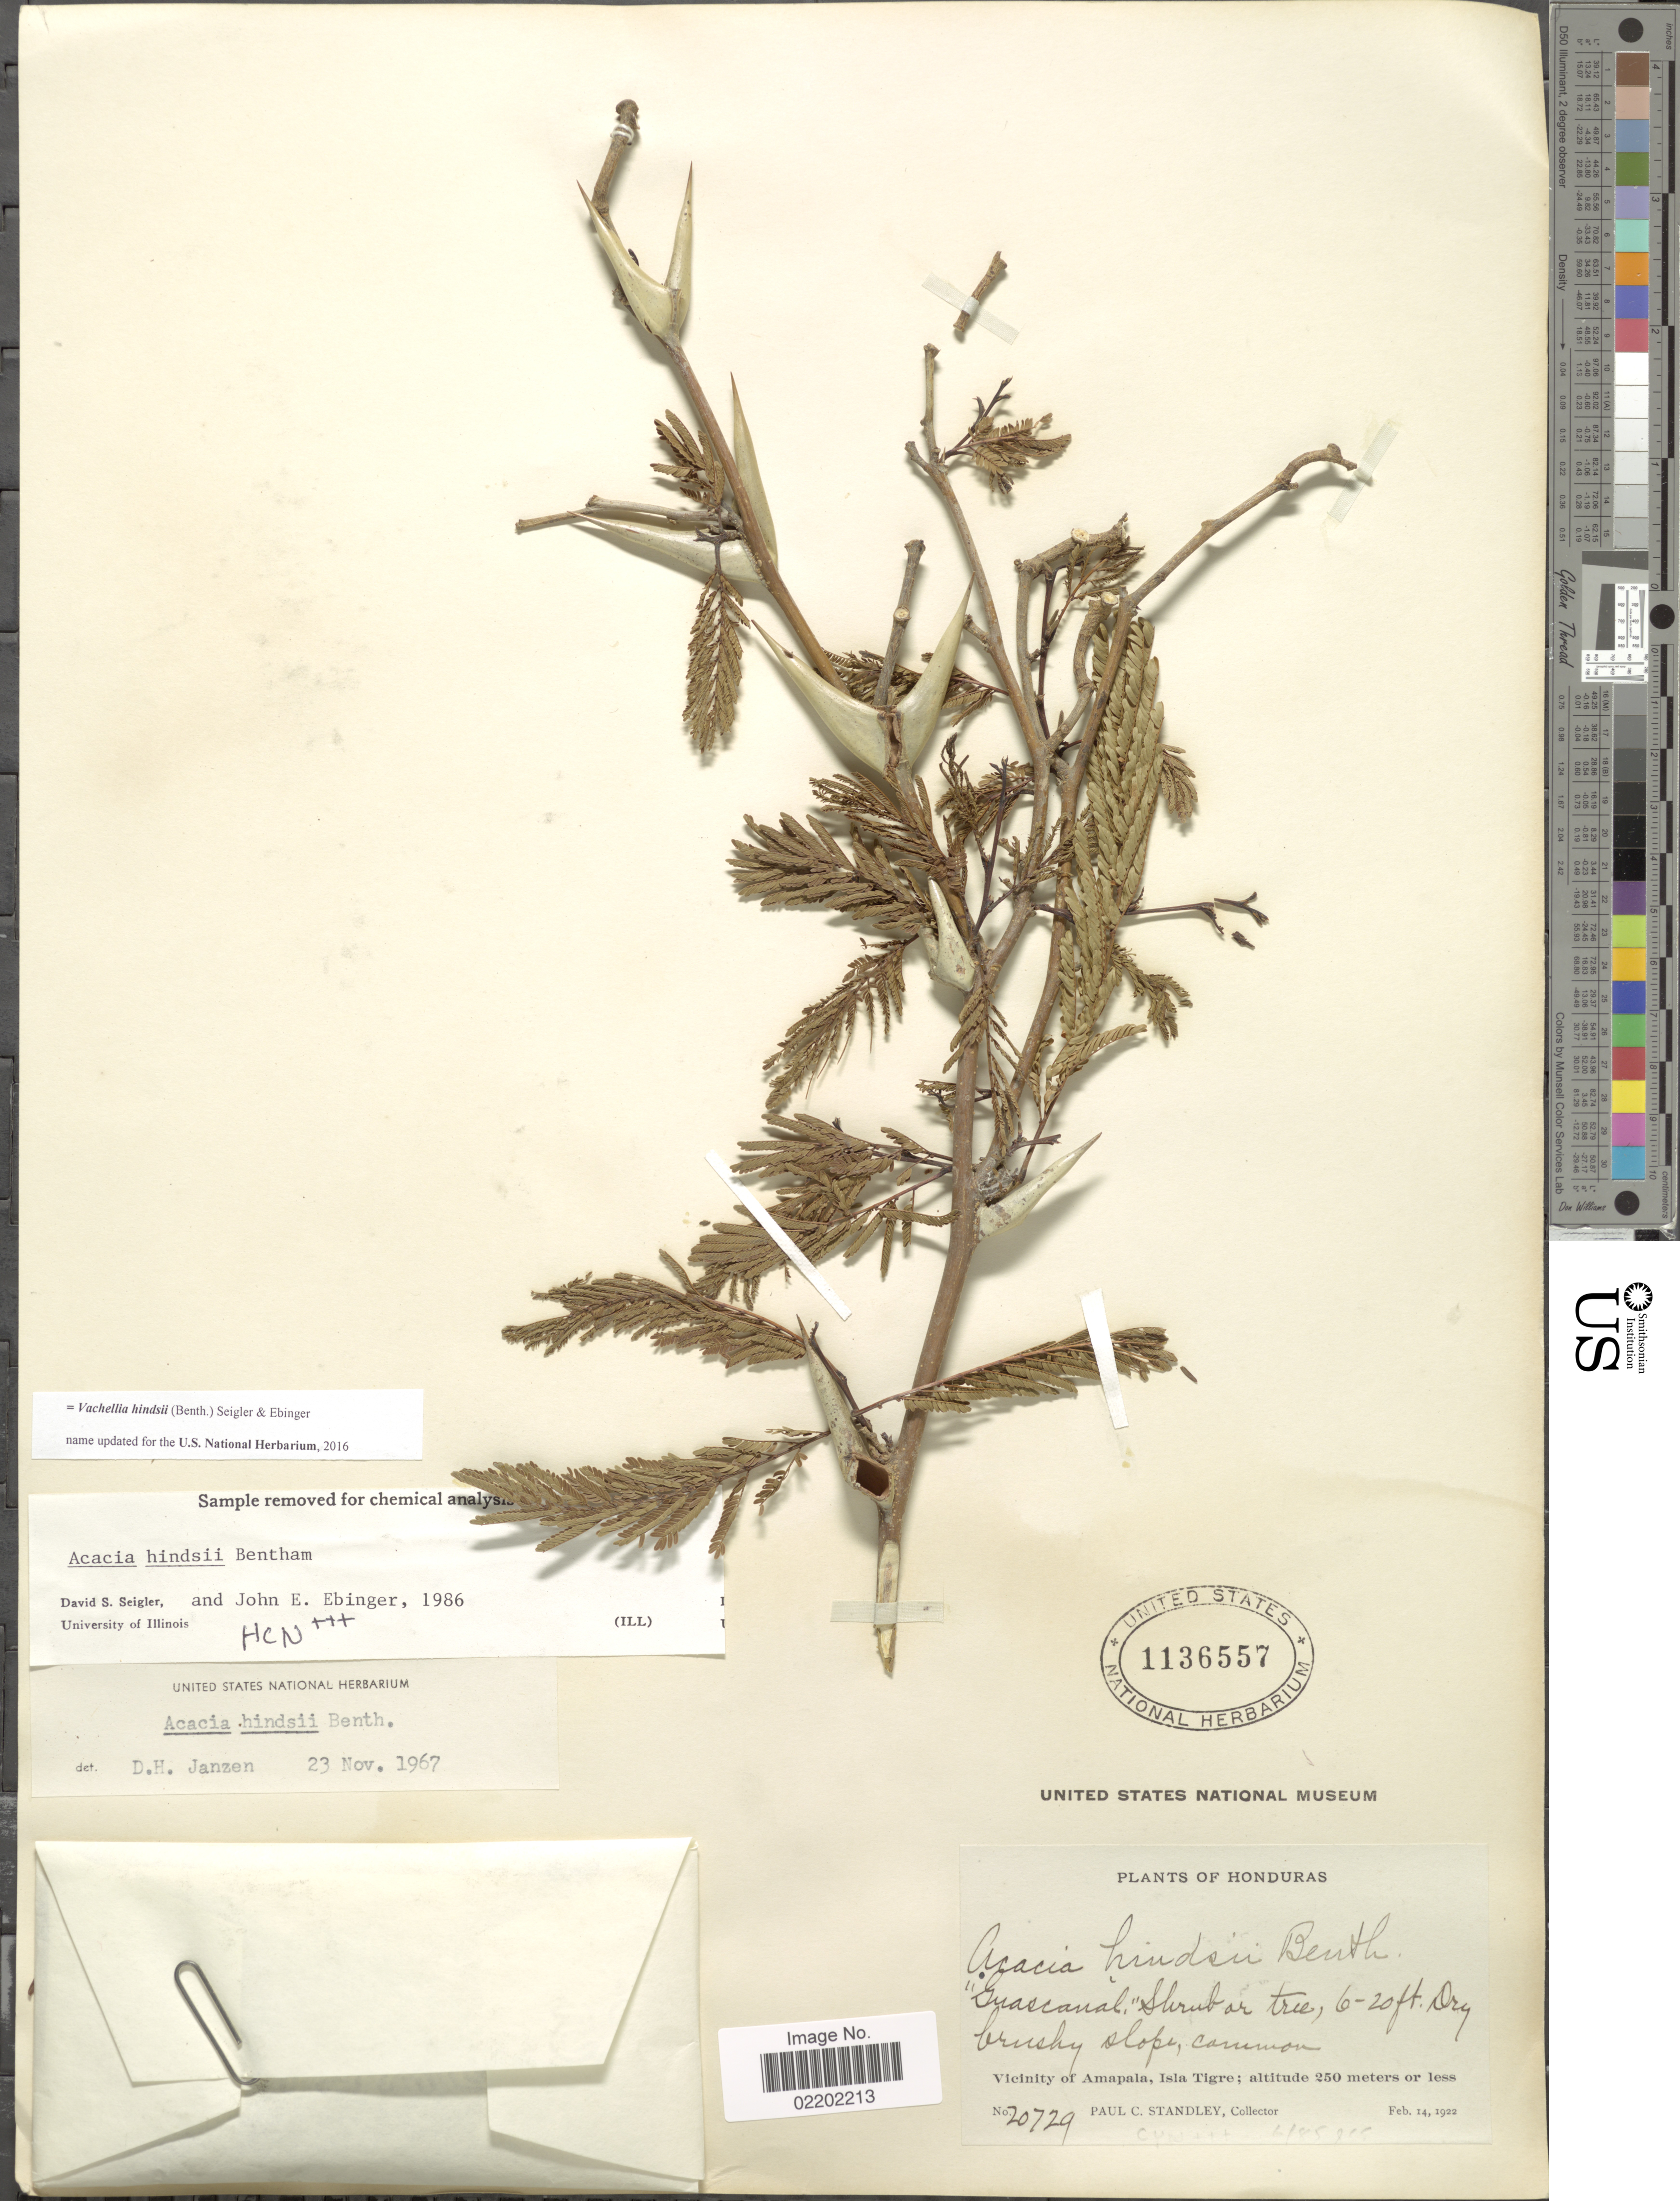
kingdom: Plantae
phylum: Tracheophyta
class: Magnoliopsida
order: Fabales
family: Fabaceae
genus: Vachellia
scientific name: Vachellia hindsii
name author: (Benth.) Seigler & Ebinger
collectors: P. C. Standley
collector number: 20729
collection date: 1922-02-14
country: Honduras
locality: Vicinity of Amapala, Isla Tigre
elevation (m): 250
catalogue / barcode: US 1136557